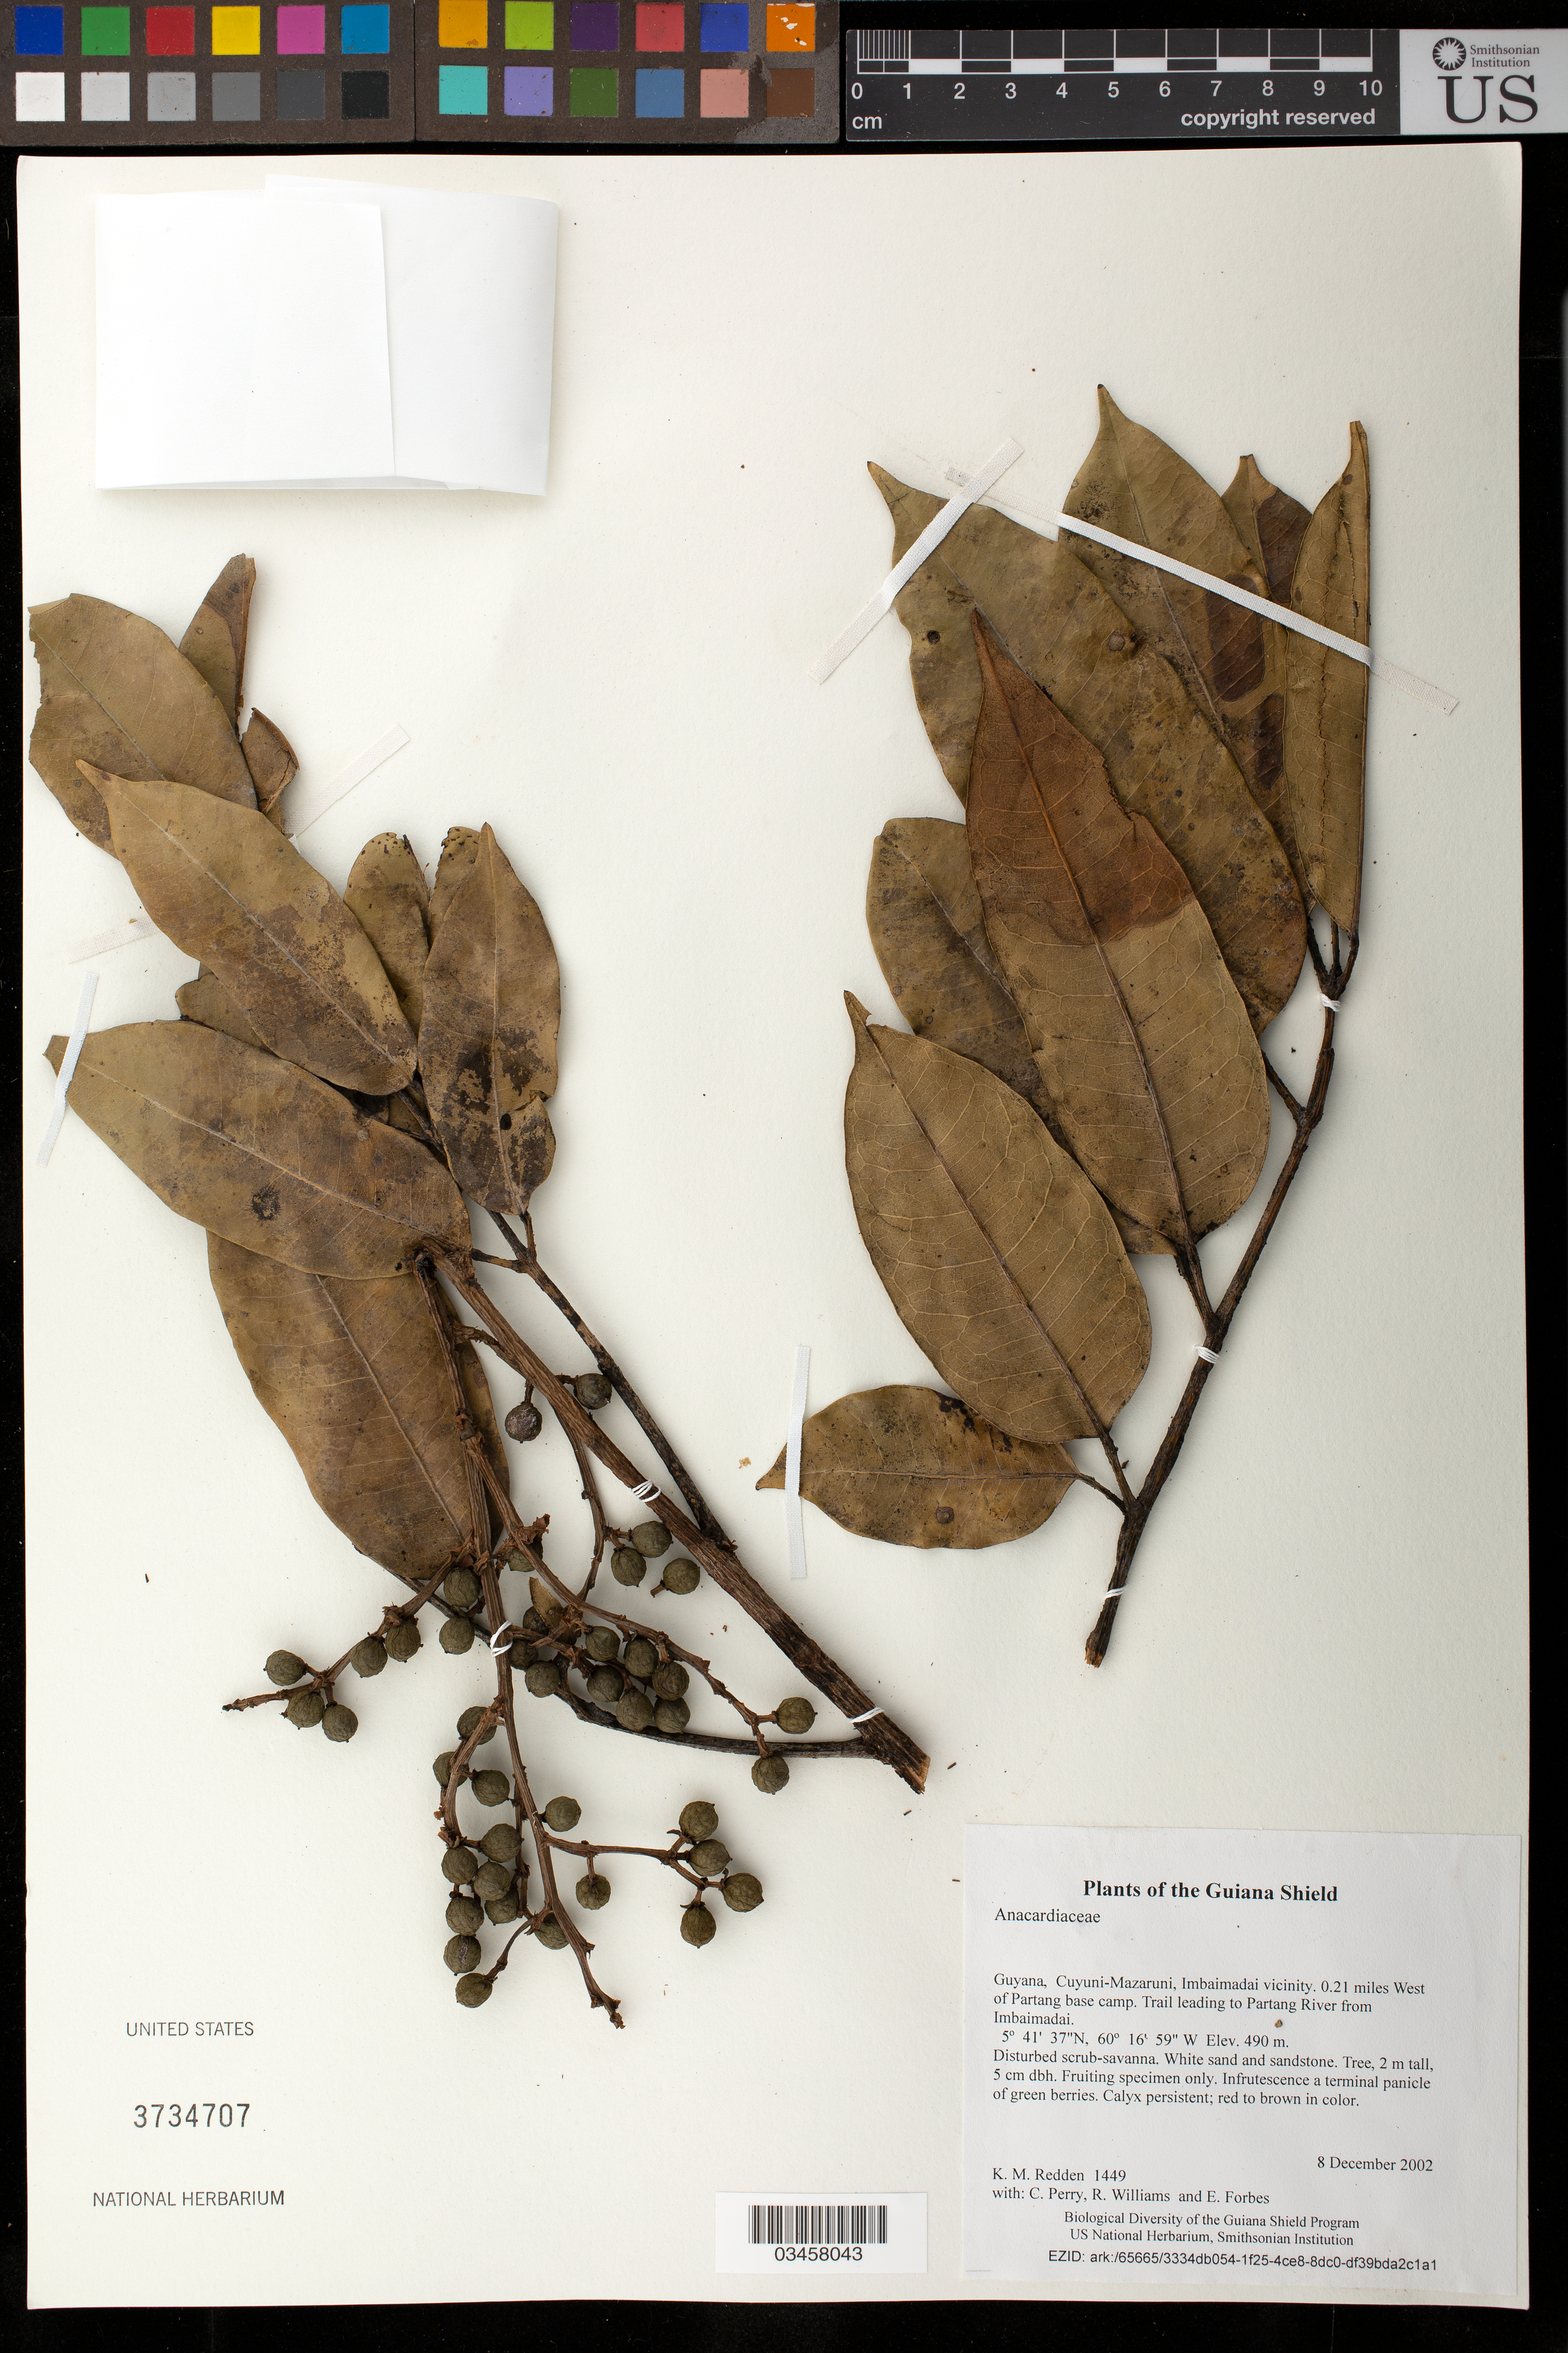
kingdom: Plantae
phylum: Tracheophyta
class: Magnoliopsida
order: Sapindales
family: Burseraceae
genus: Trattinnickia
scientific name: Trattinnickia burserifolia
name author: Mart.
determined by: Mitchell, John D.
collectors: K. M. Redden, C. Perry, R. Williams & E. Forbes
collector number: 1449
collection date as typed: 8 December 2002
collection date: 2002-12-08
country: Guyana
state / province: Cuyuni-Mazaruni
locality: Imbaimadai vicinity. 0.21 miles West of Partang base camp. Trail leading to Partang River from Imbaimadai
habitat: Disturbed scrub-savanna. White sand and sandstone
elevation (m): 490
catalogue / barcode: US 3734707